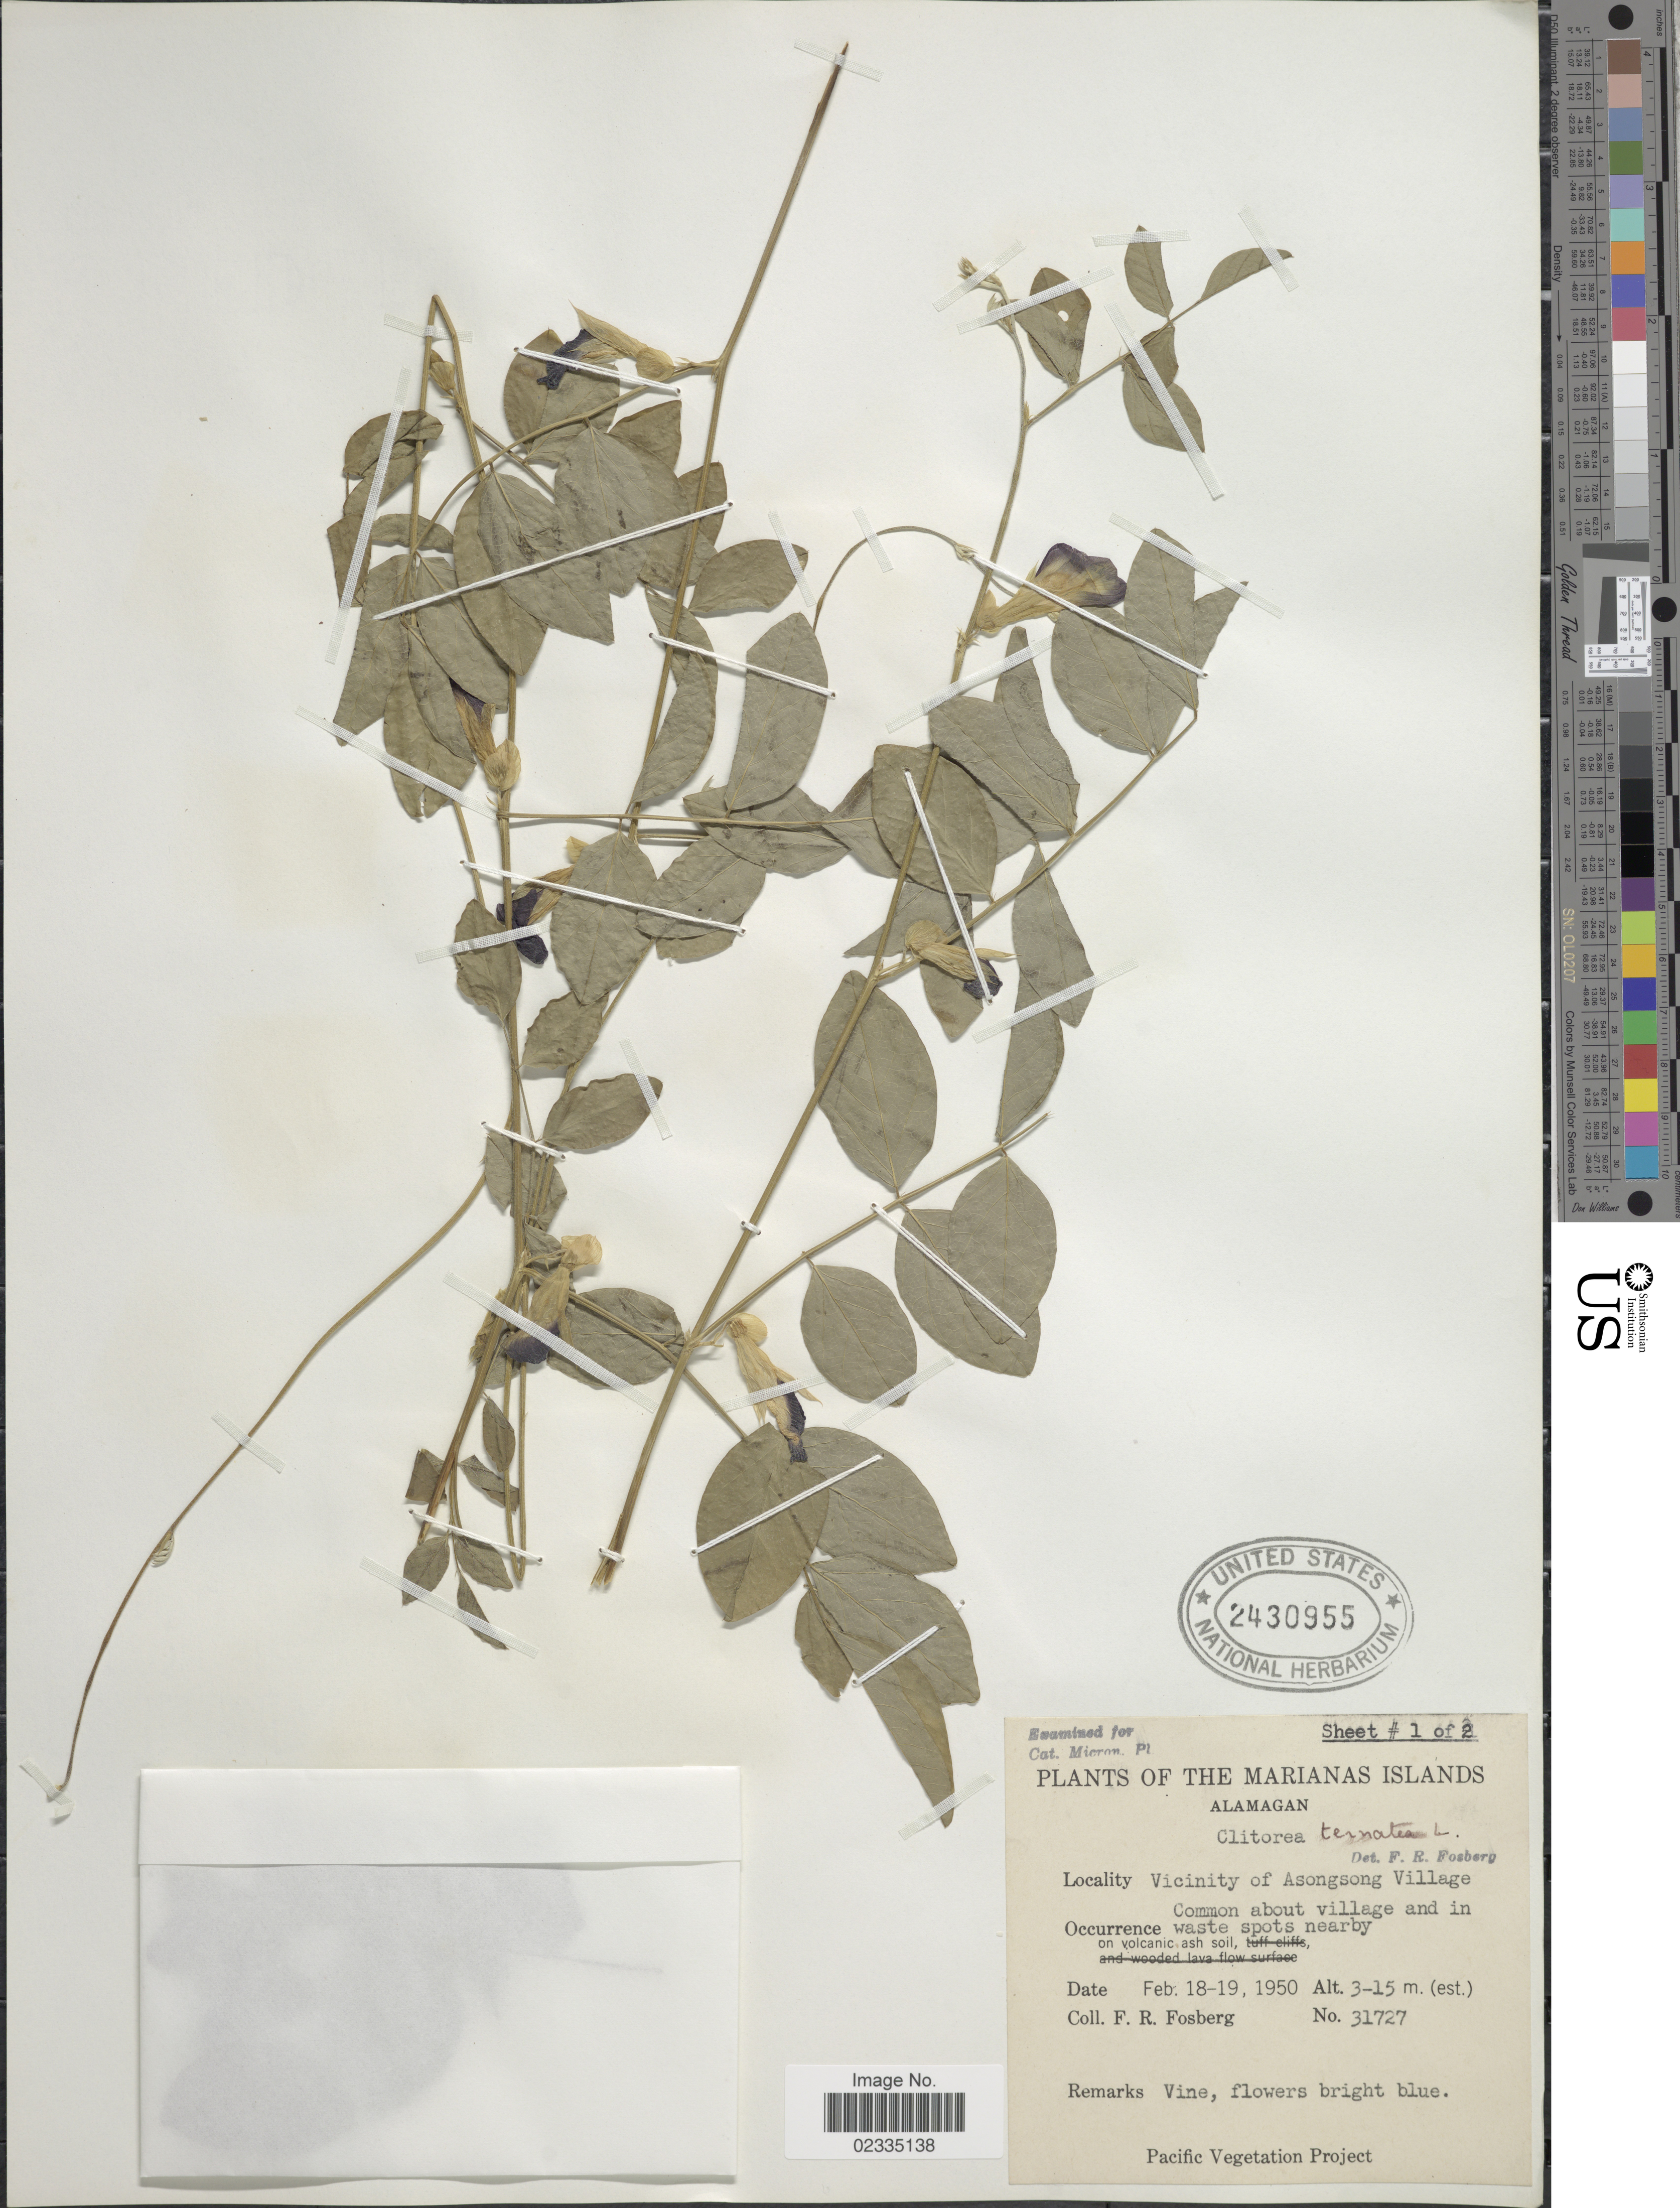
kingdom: Plantae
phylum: Tracheophyta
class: Magnoliopsida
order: Fabales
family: Fabaceae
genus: Clitoria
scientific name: Clitoria ternatea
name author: L.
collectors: F. R. Fosberg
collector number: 31727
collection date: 1950-02-18/1950-02-19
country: Northern Mariana Islands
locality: The Marianas Islands, Alamagan, vicinity of Asongsong Village, Common about village and in waste spots nearby on volcanic ash soil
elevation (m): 3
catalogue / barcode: US 2430955